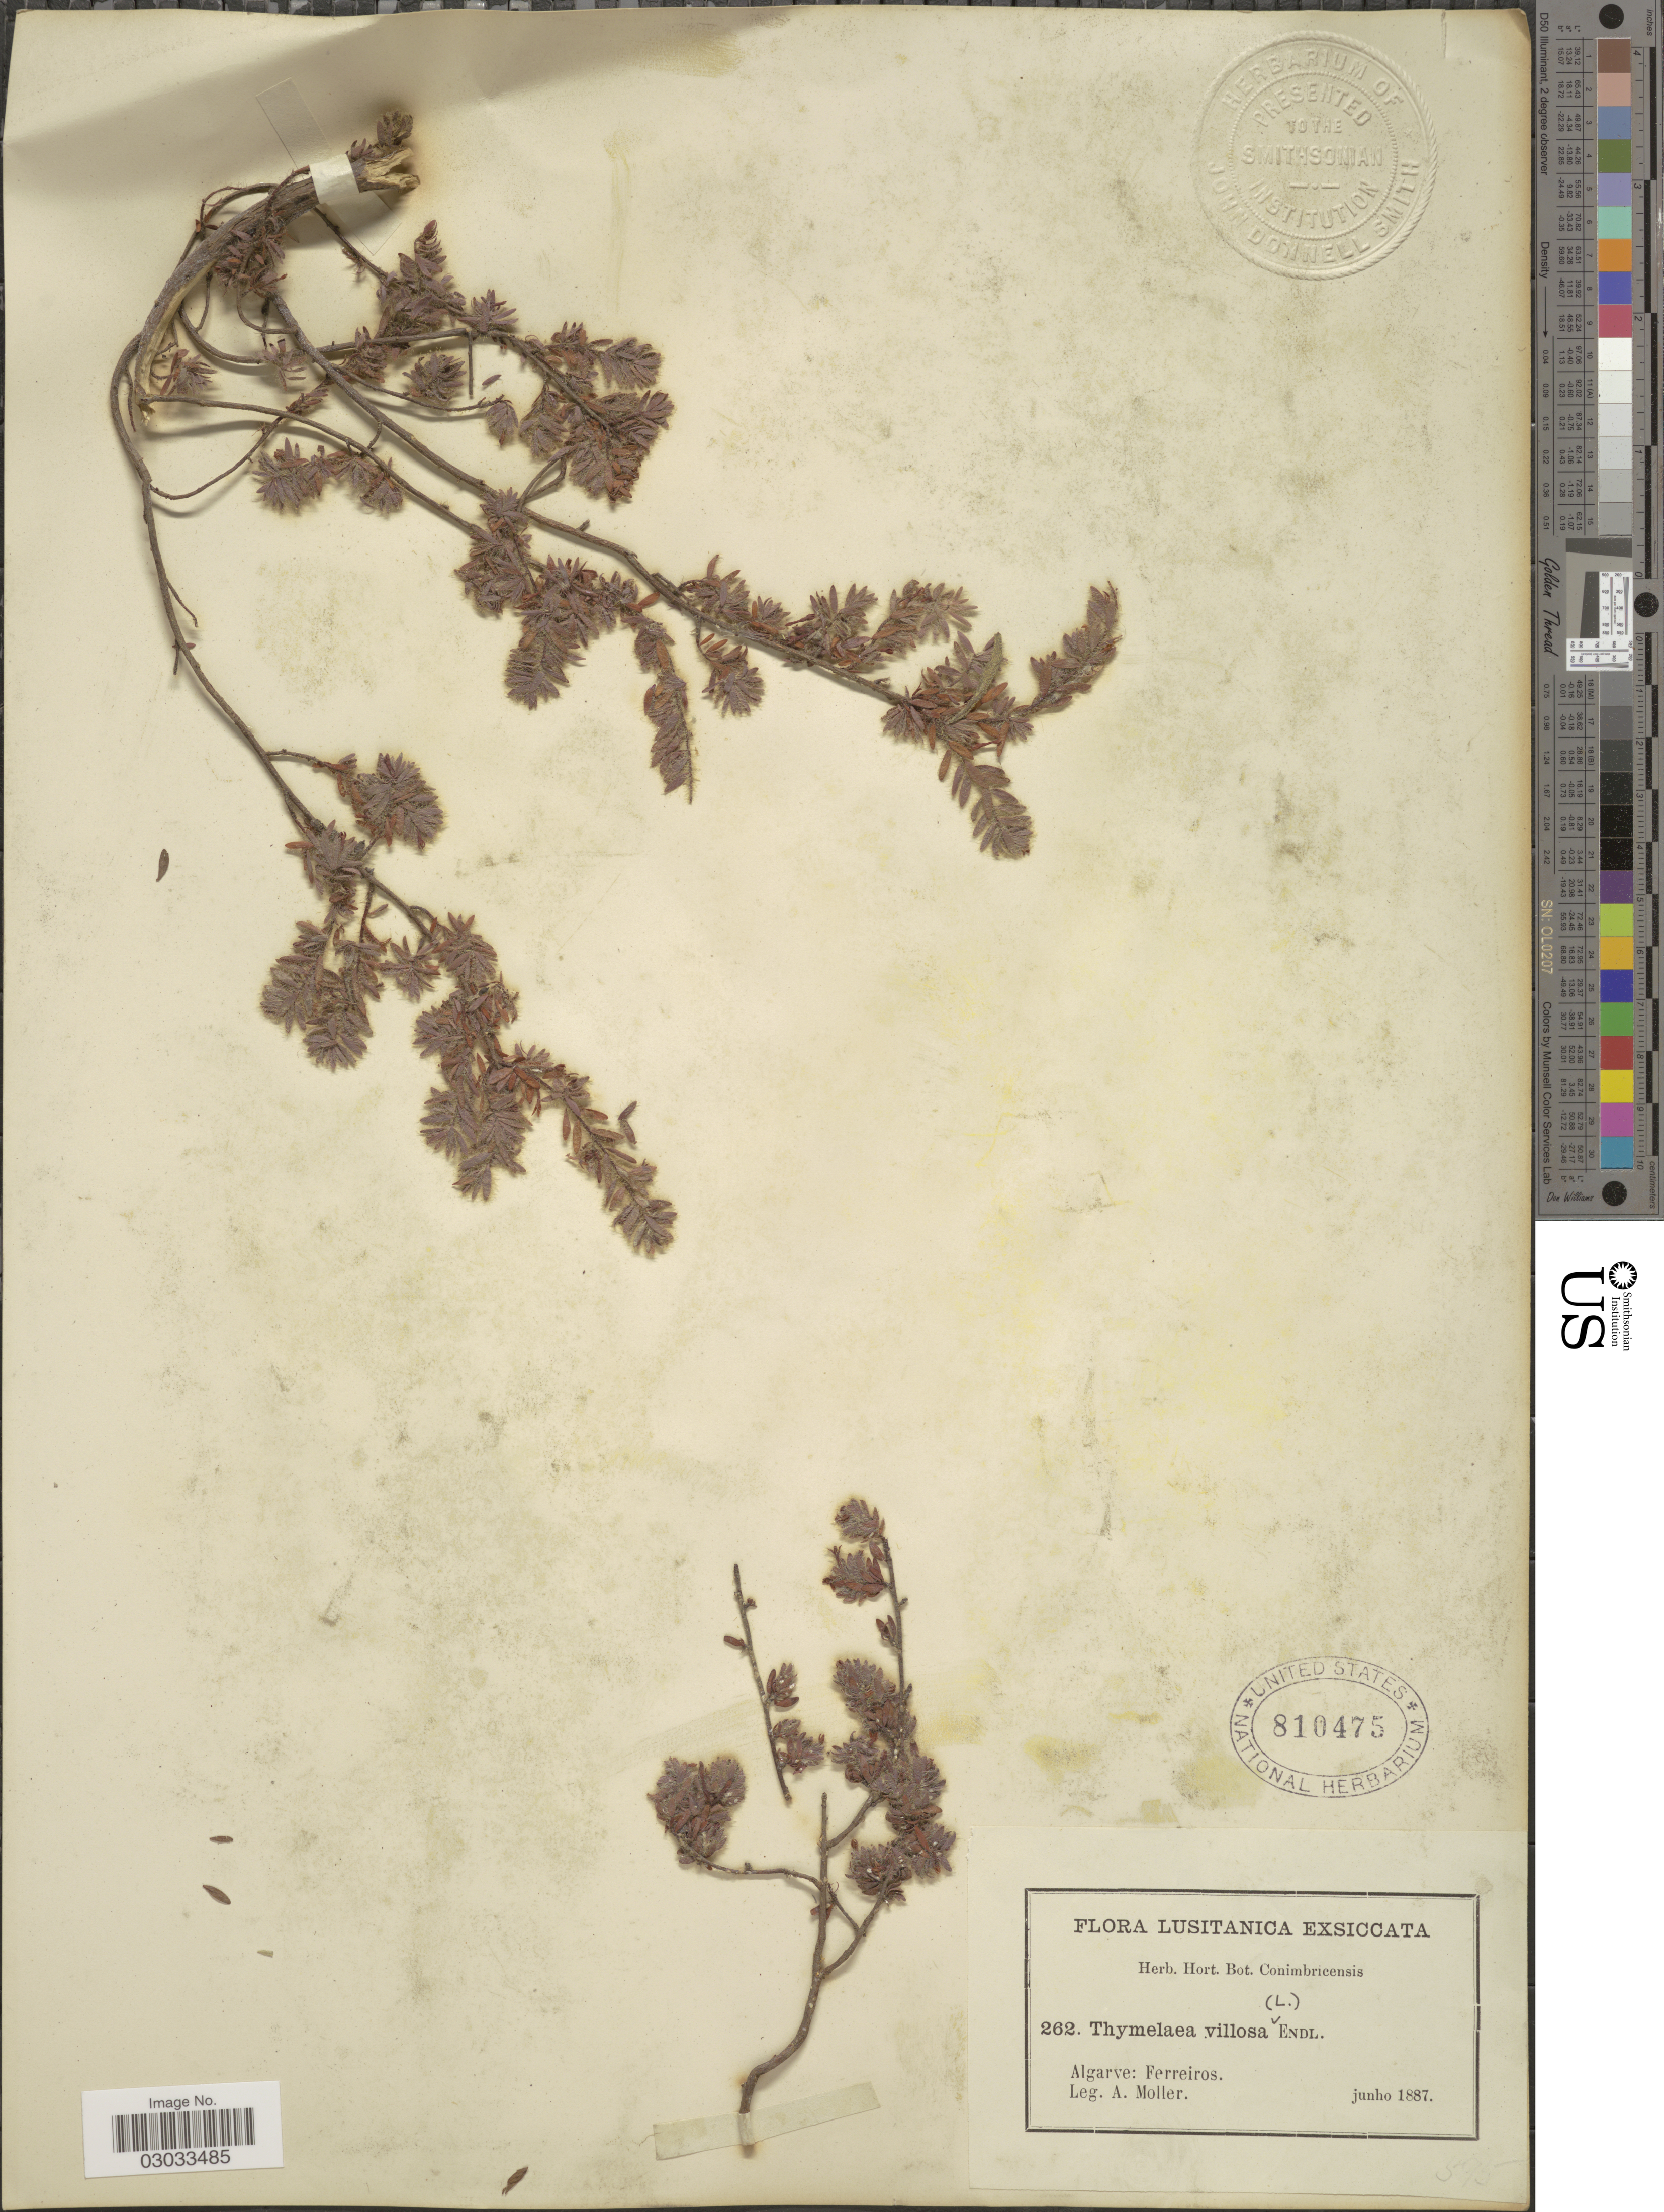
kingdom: Plantae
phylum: Tracheophyta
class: Magnoliopsida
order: Malvales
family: Thymelaeaceae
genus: Thymelaea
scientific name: Thymelaea villosa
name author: (L.) Endl.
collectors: A. Moller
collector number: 262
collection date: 1887-06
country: Portugal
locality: Lusitanica. Algarve: Ferreiros.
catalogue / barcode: US 810475